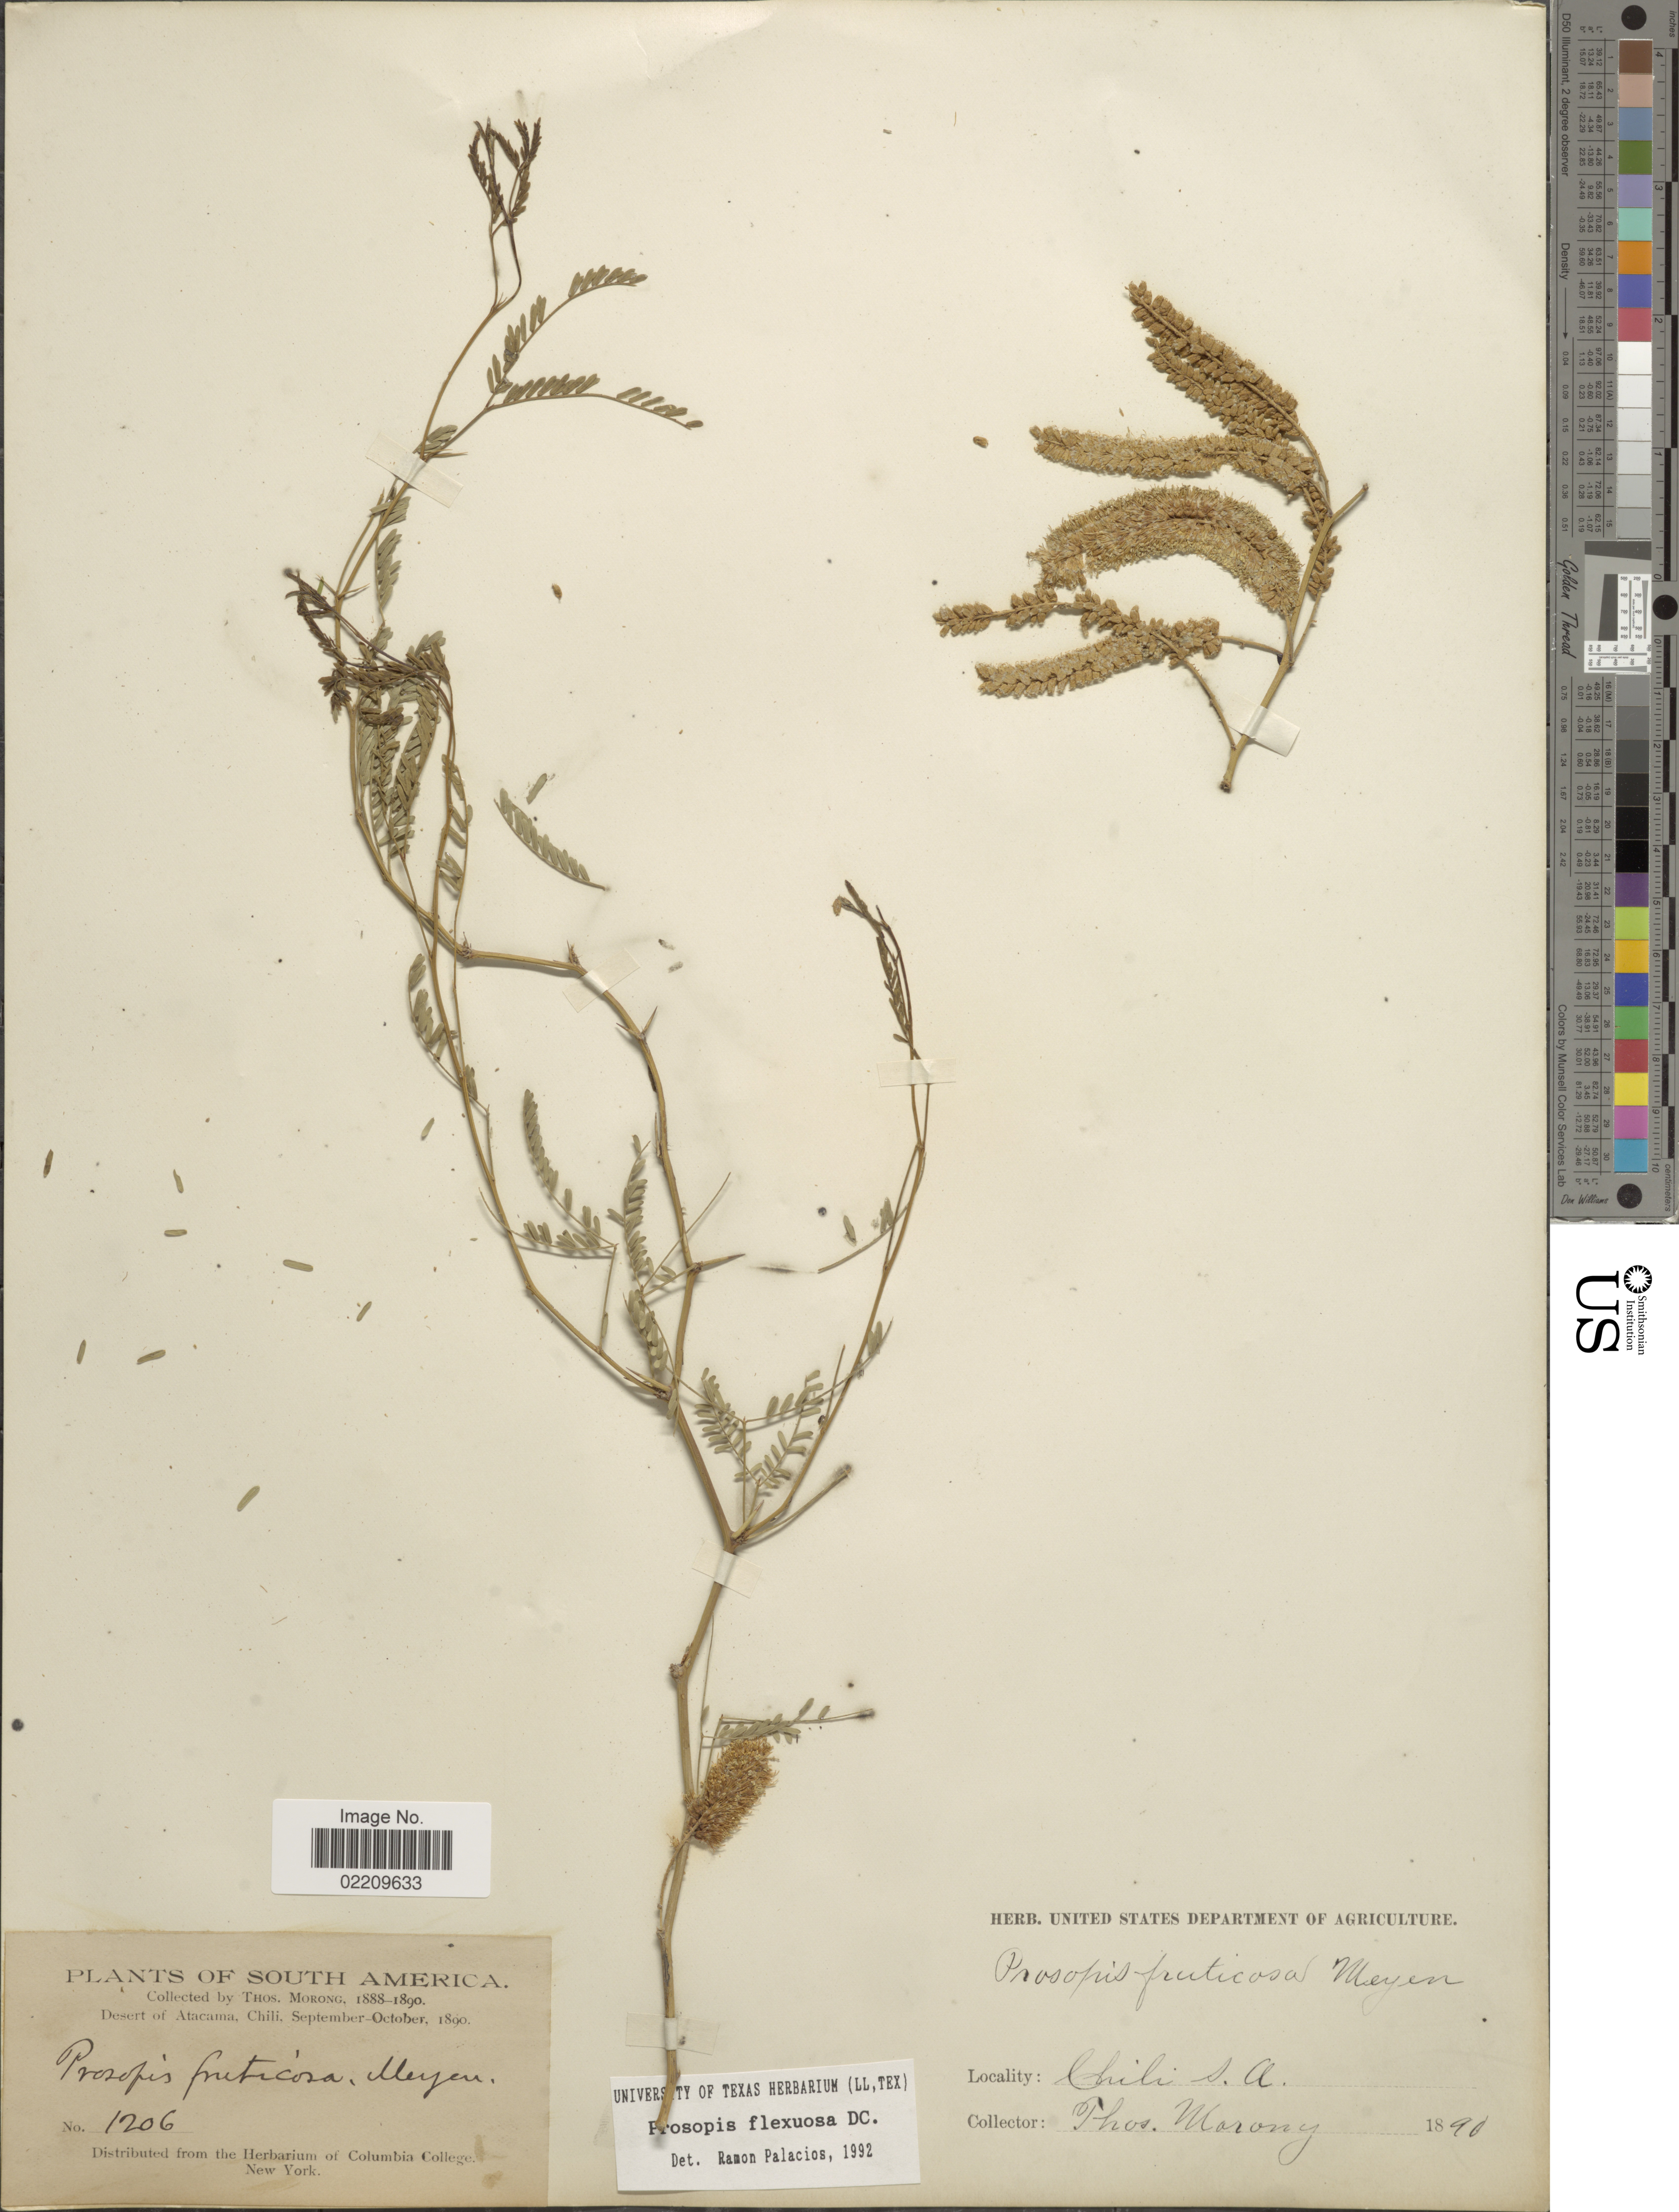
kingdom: Plantae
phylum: Tracheophyta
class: Magnoliopsida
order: Fabales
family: Fabaceae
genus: Neltuma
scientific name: Neltuma flexuosa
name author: (DC.) C. E. Hughes & G.P. Lewis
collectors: ex herb. T. Morong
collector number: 1206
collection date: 1890-09/1890-10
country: Chile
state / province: Atacama (III)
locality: Dept. of Atacama, Chili. Chili S.A.